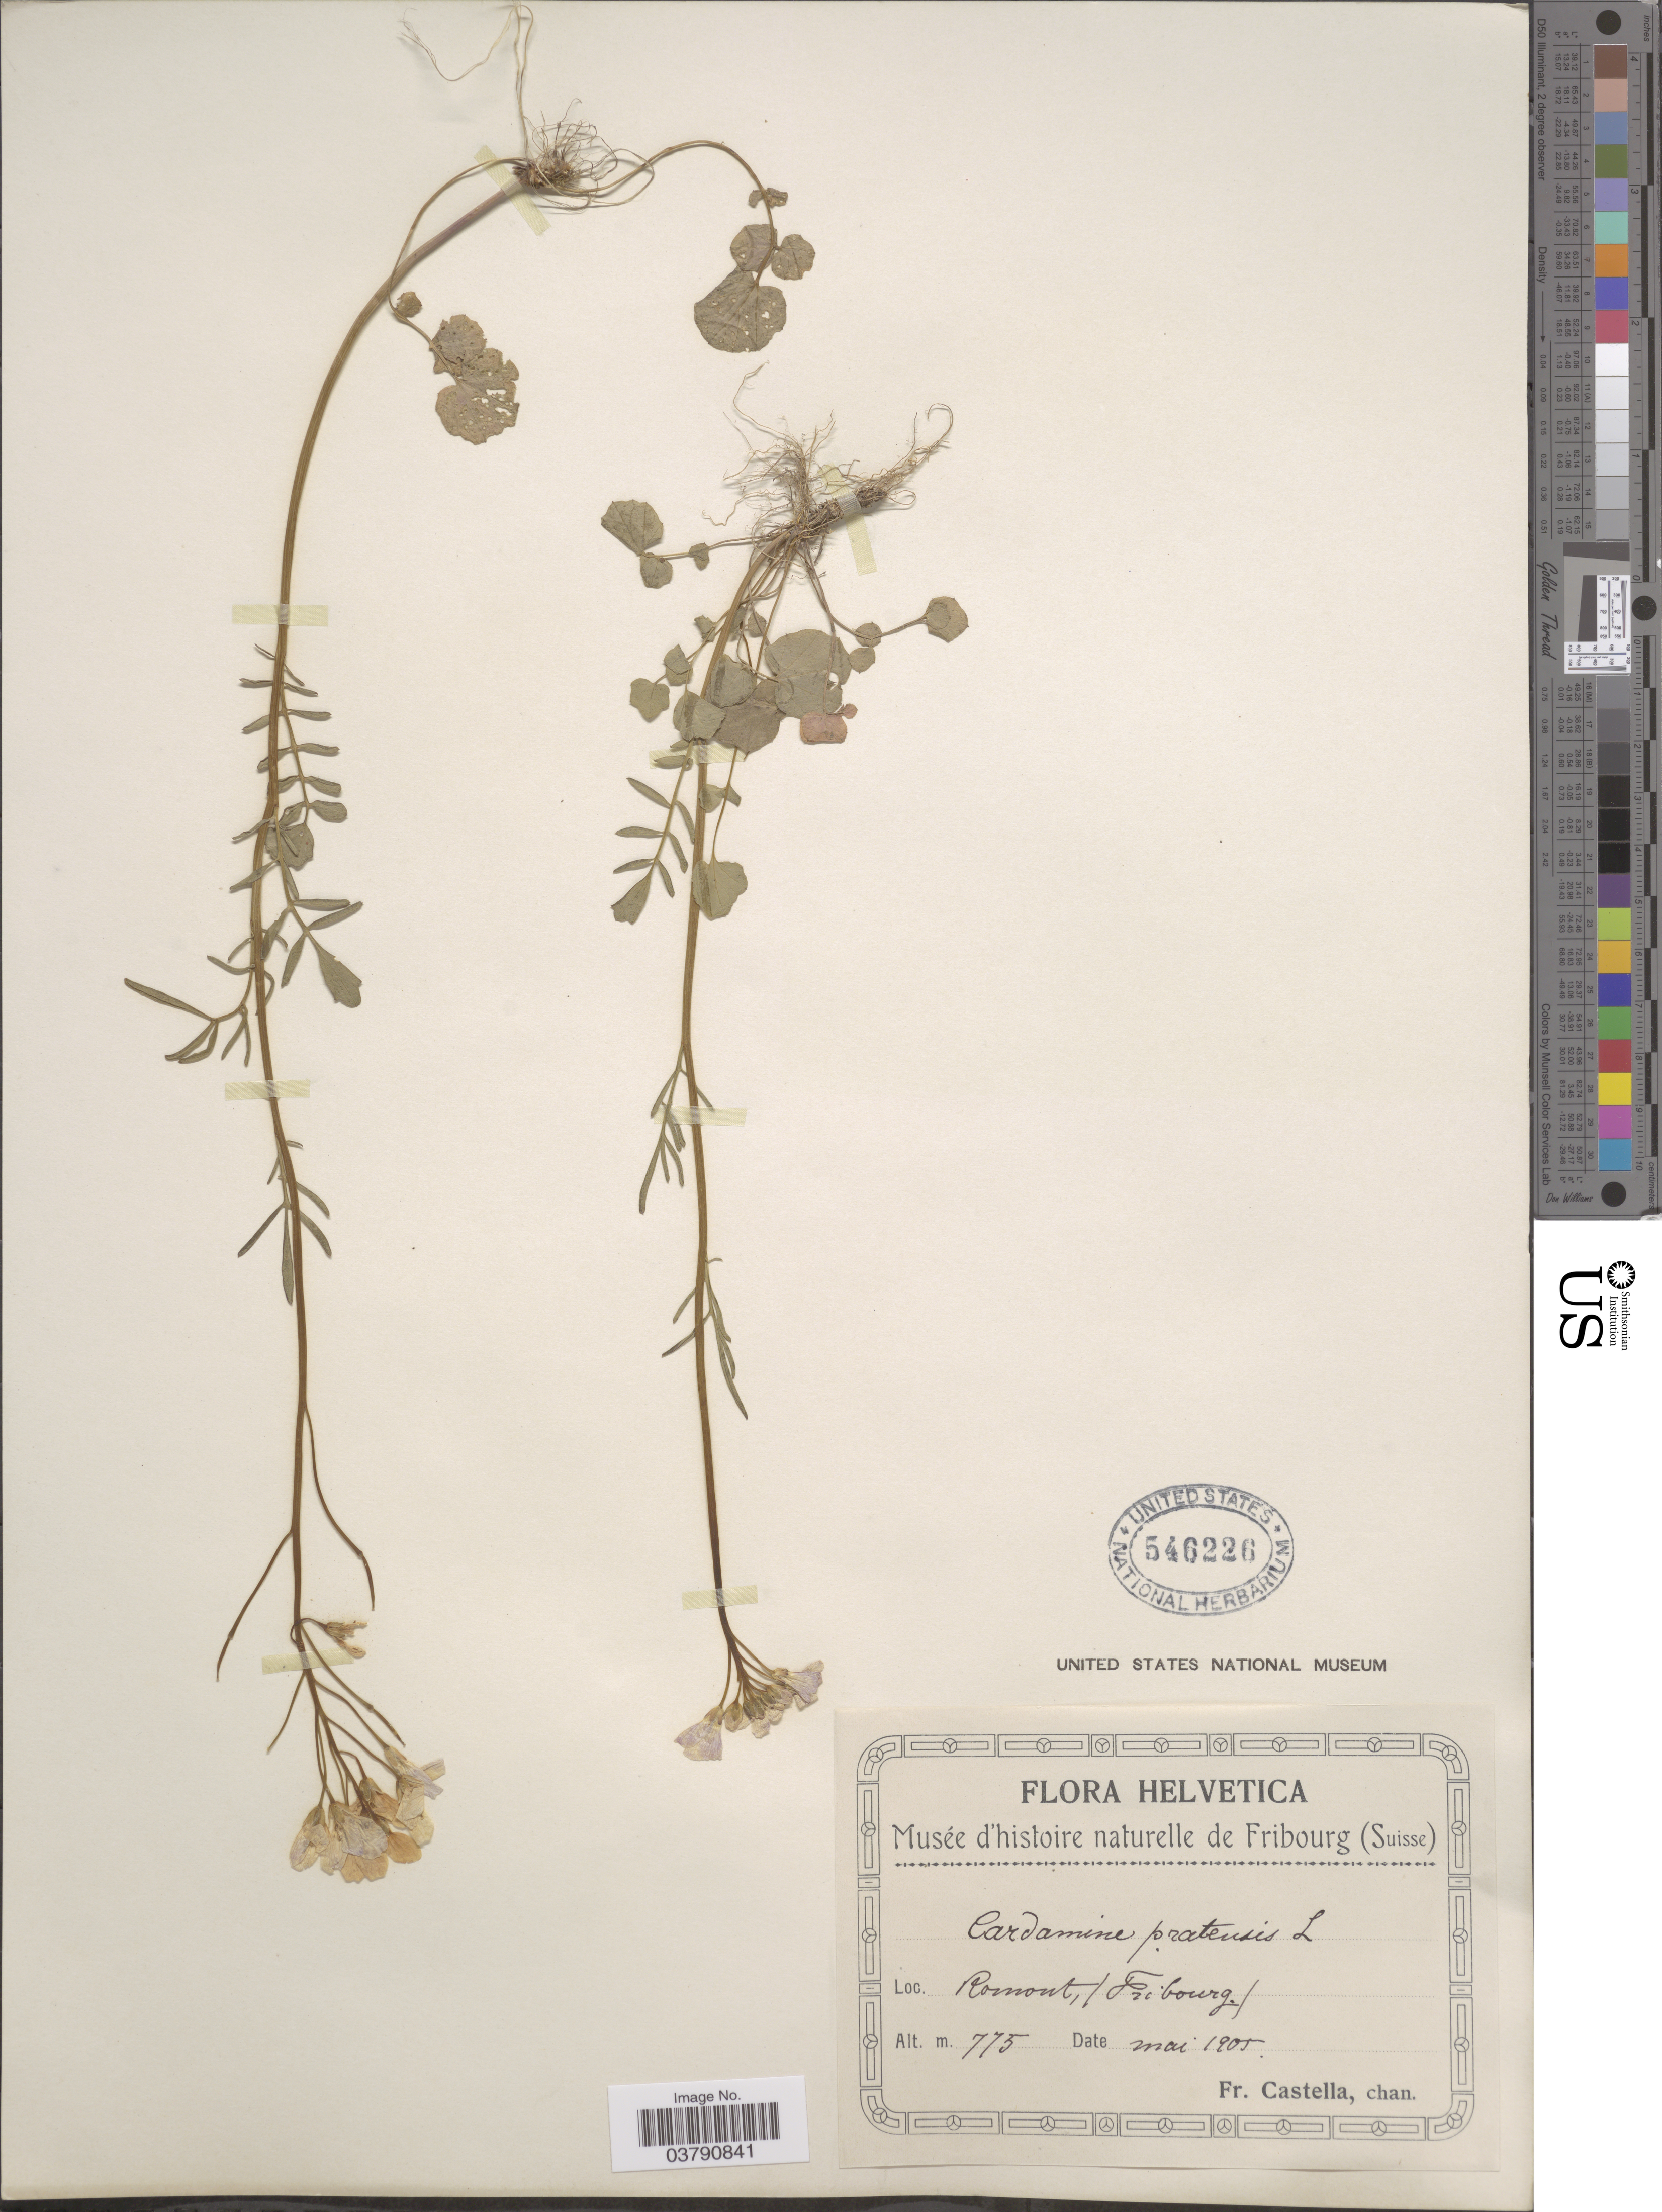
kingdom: Plantae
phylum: Tracheophyta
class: Magnoliopsida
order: Brassicales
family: Brassicaceae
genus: Cardamine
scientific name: Cardamine pratensis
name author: L.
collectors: Fr. Castella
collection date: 1905-05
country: Switzerland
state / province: Fribourg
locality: Helvetica. Romont.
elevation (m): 775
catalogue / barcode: US 546226